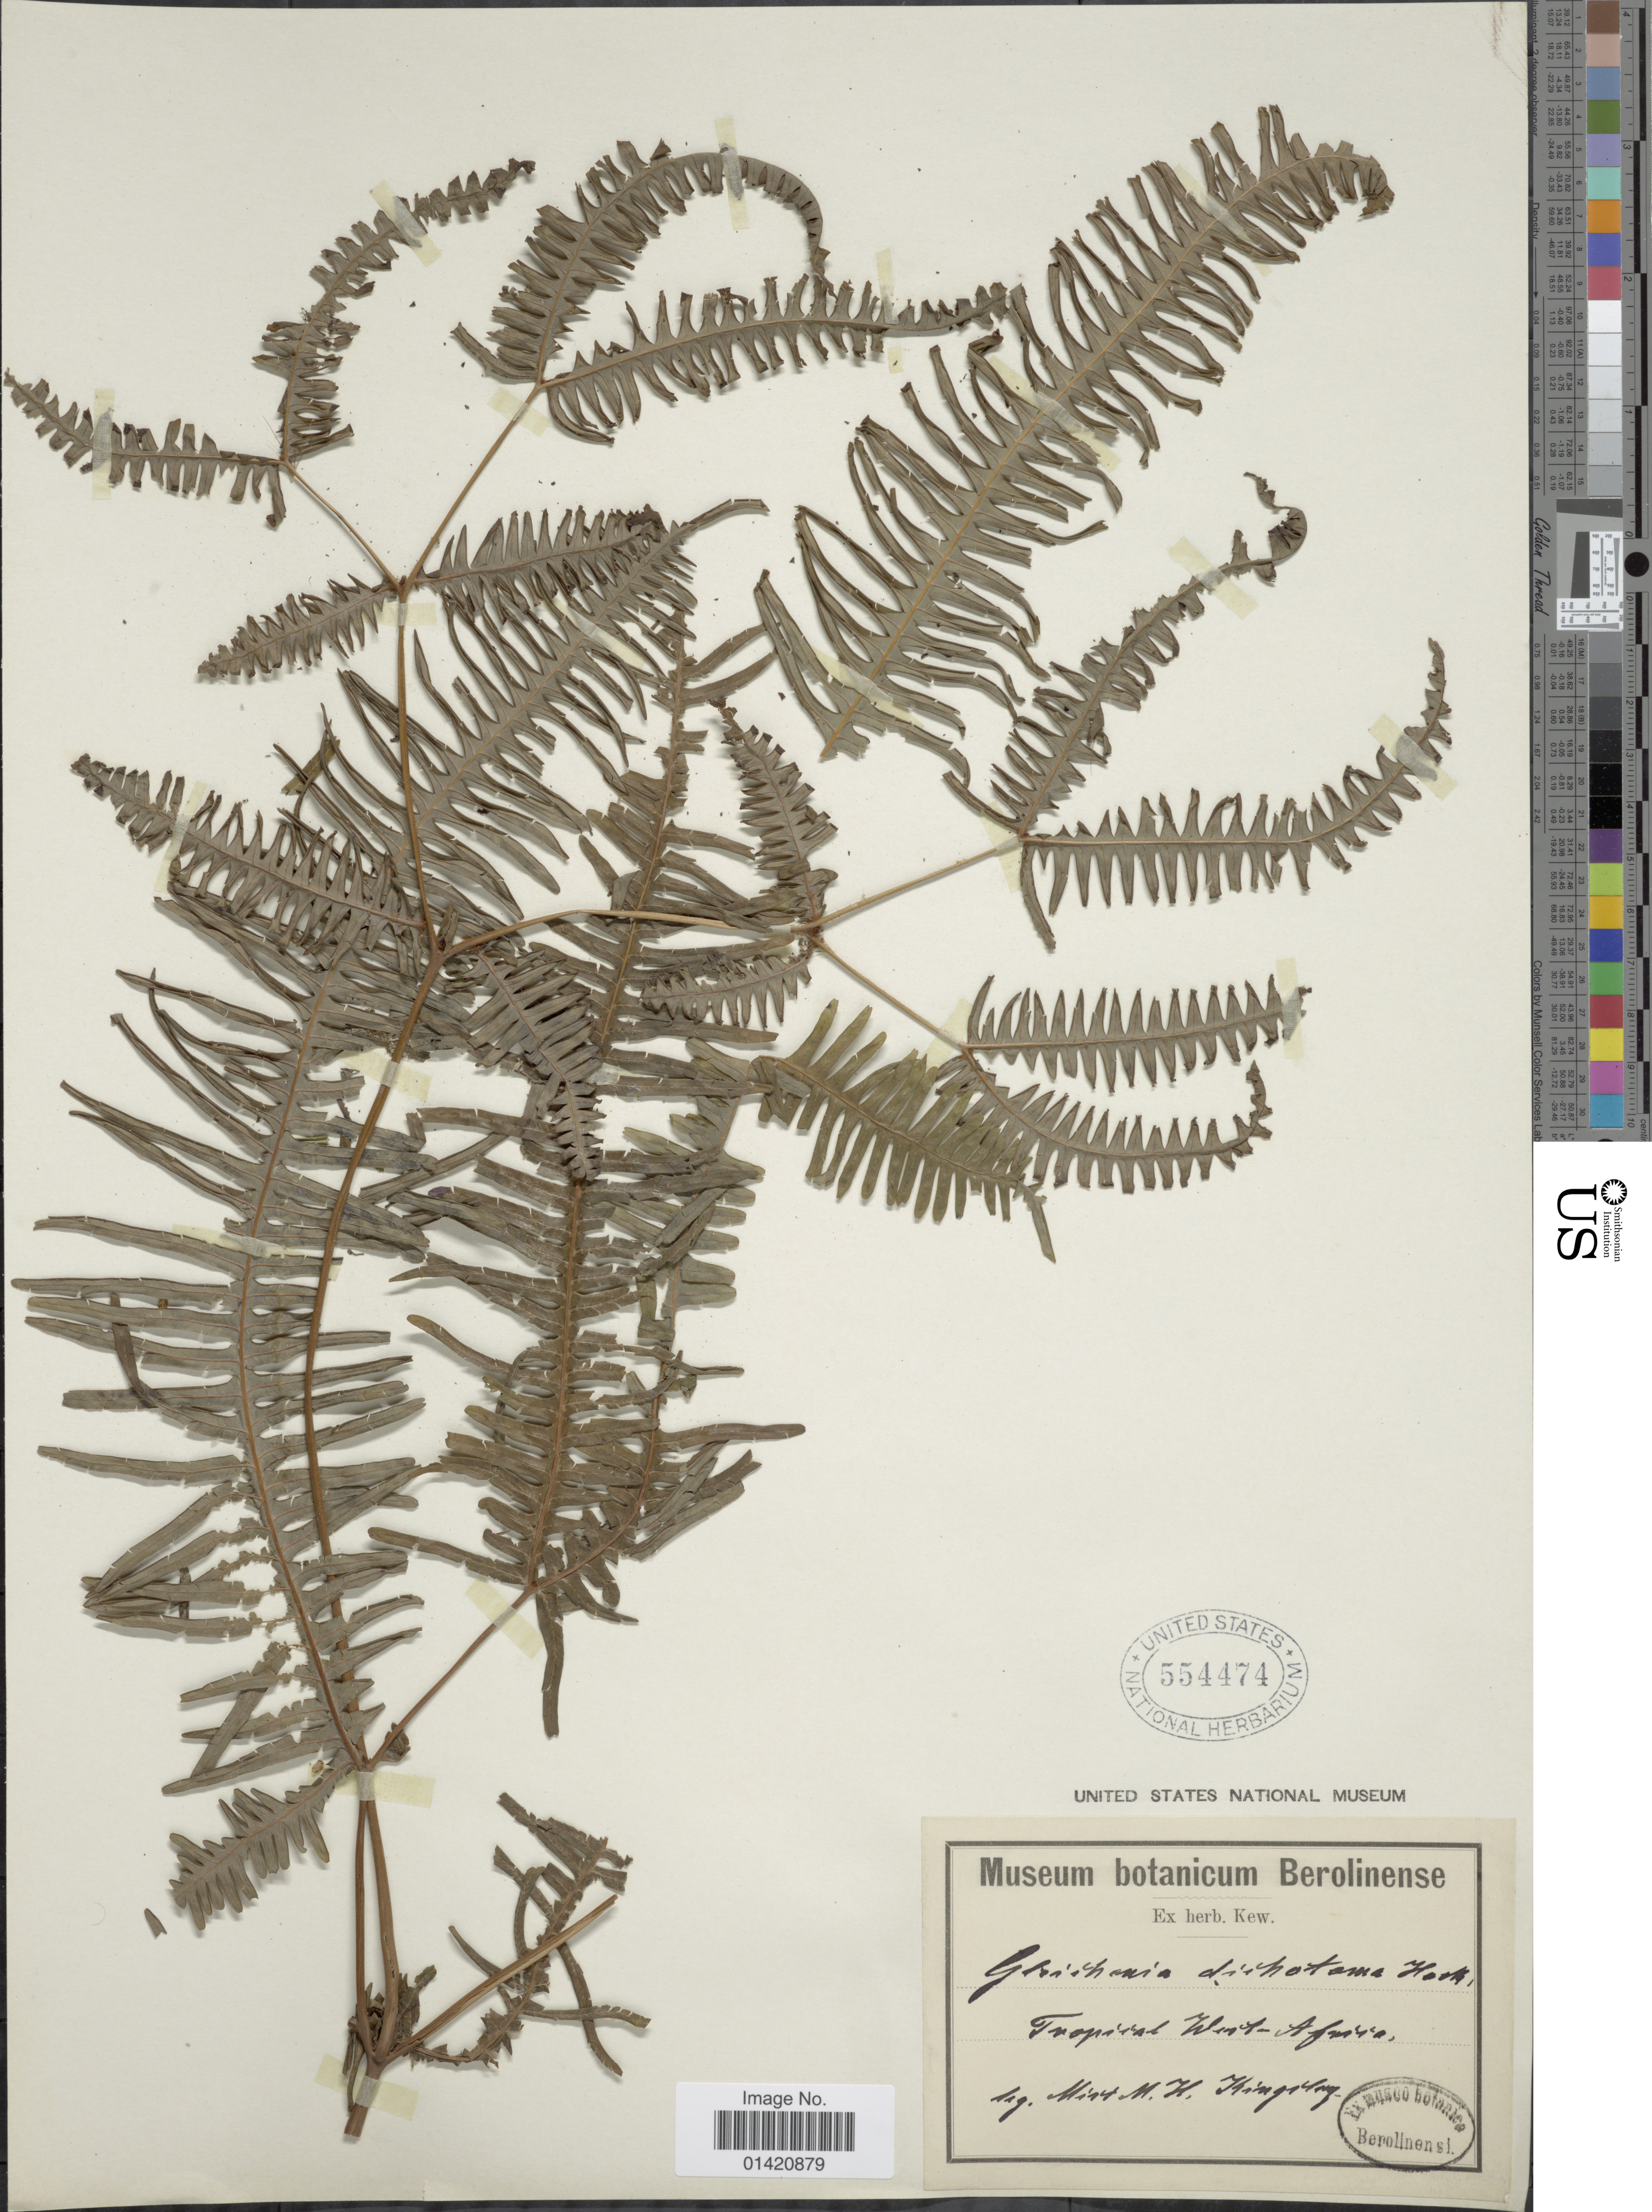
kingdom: Plantae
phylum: Tracheophyta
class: Polypodiopsida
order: Gleicheniales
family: Gleicheniaceae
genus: Dicranopteris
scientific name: Dicranopteris linearis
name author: (Burm. f.) Underw.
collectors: M. Kingsley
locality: Tropical West-Africa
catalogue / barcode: US 554474